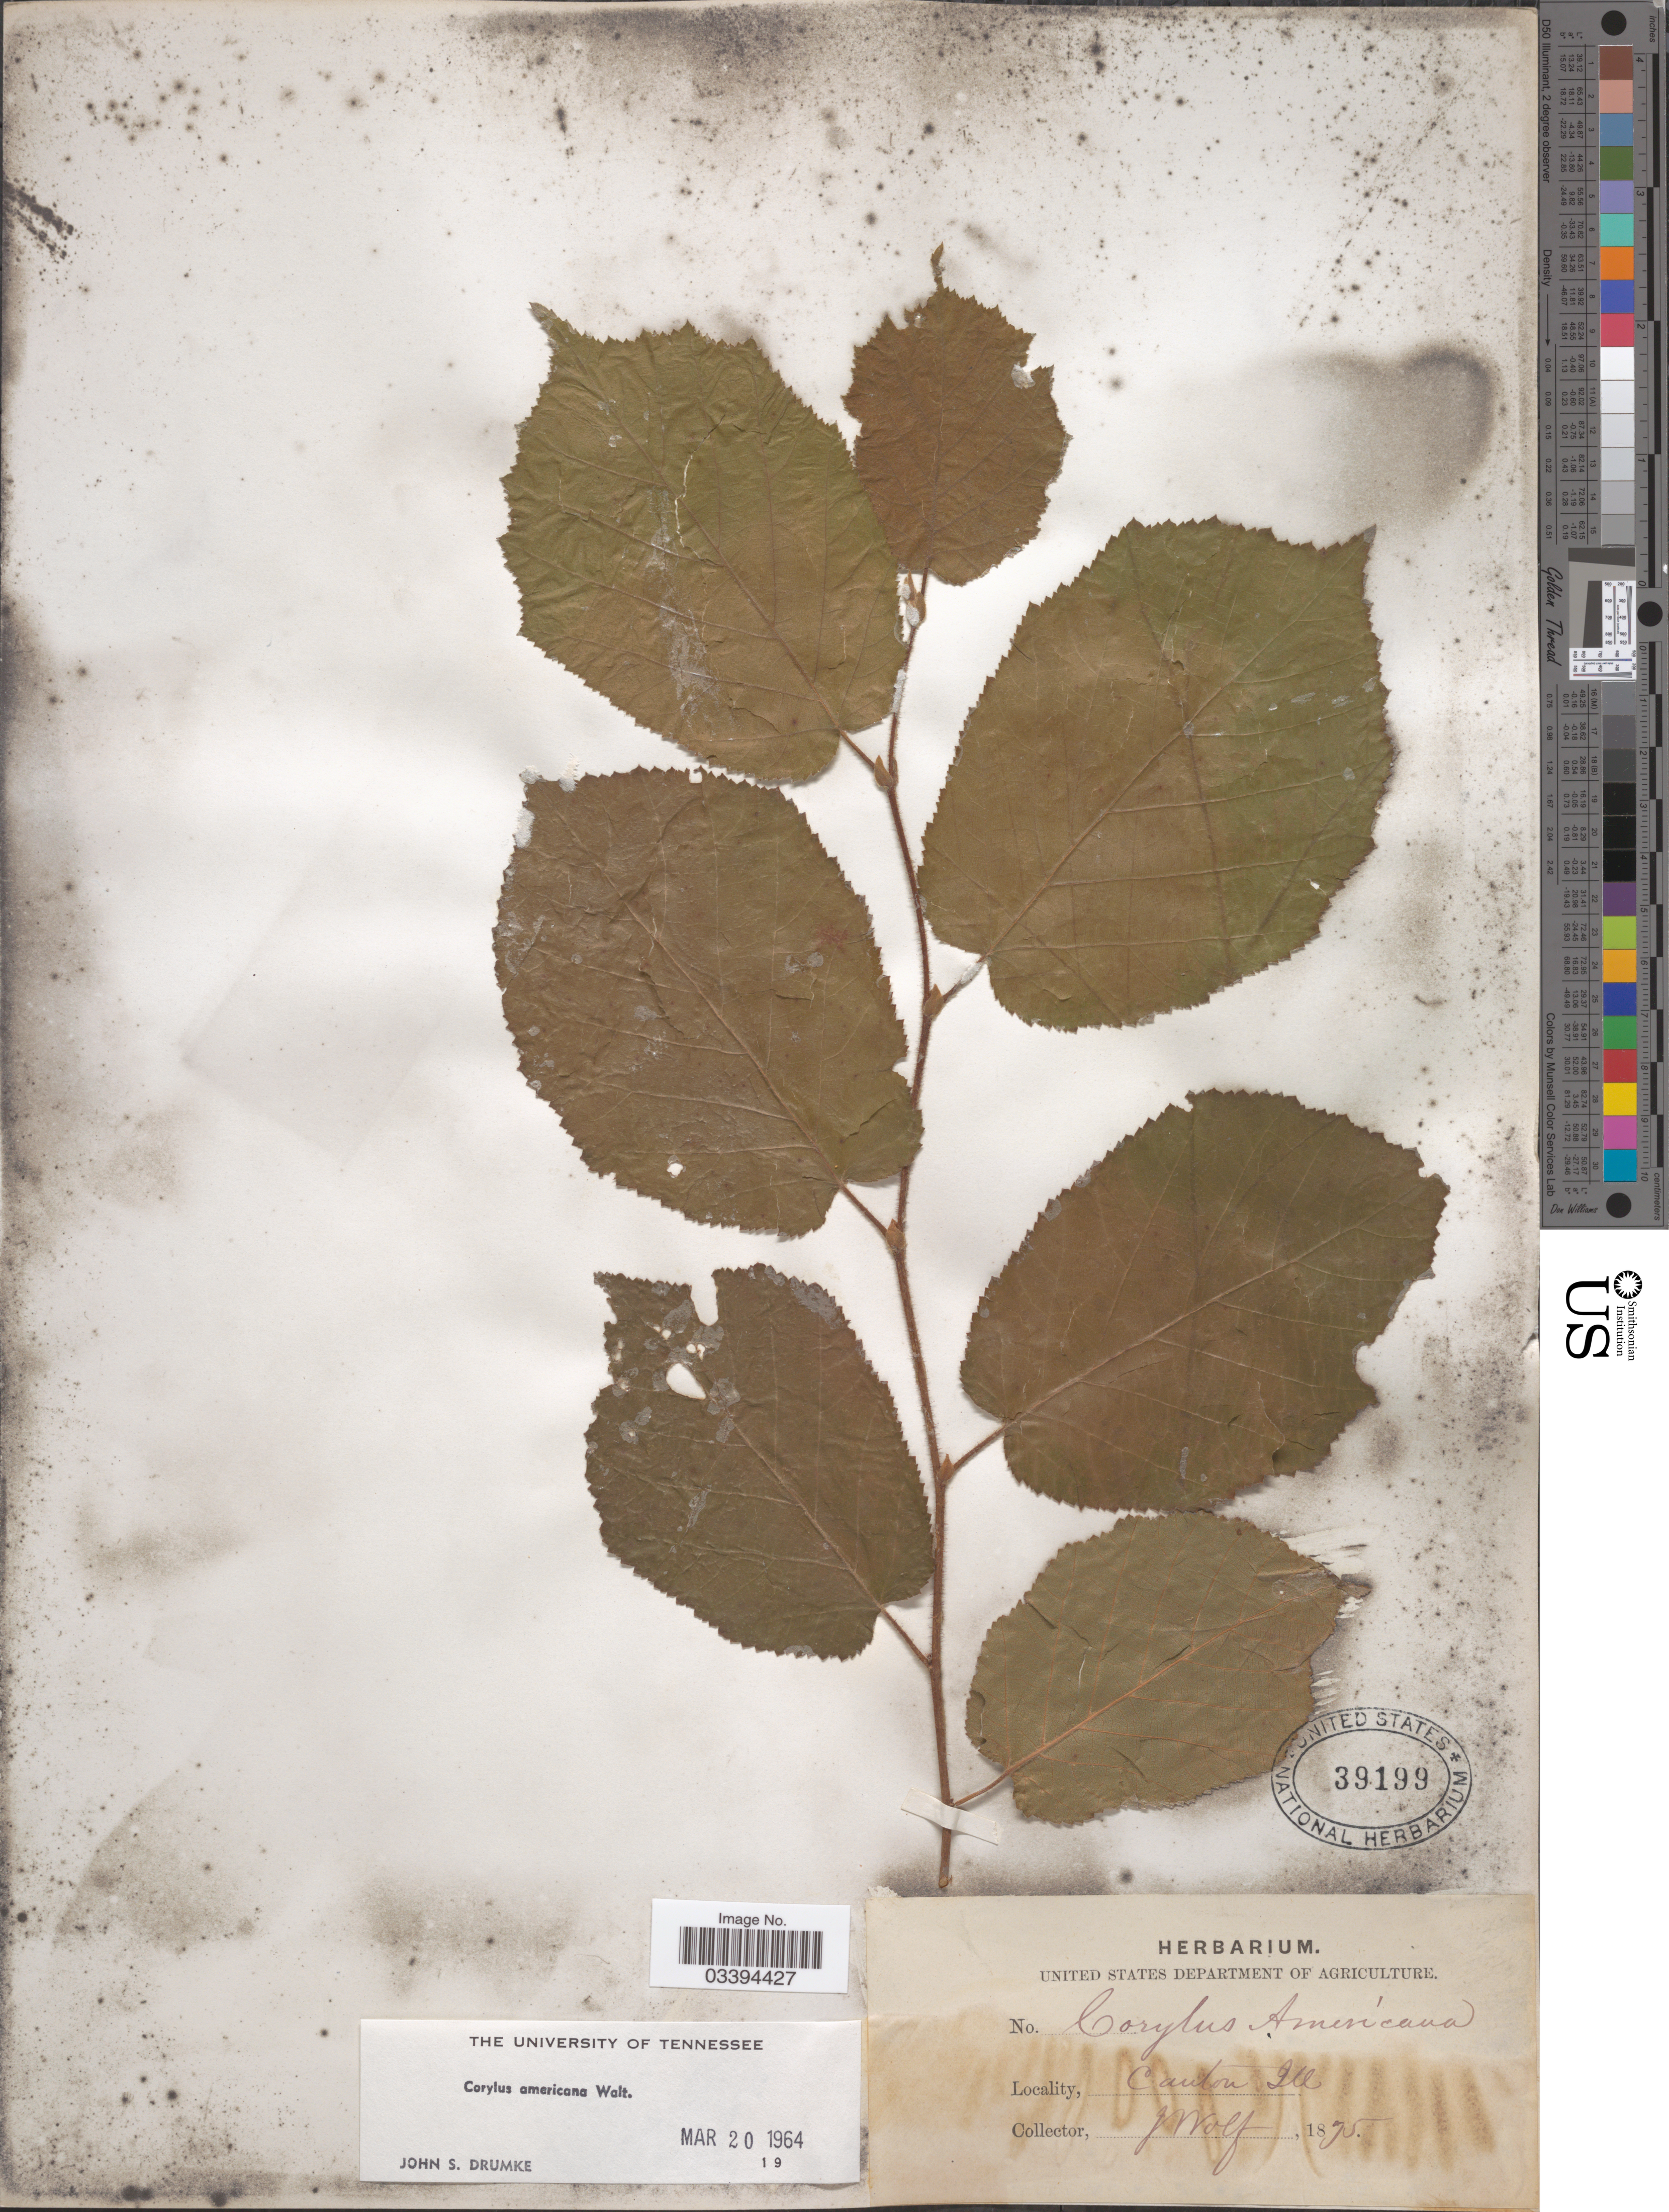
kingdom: Plantae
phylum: Tracheophyta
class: Magnoliopsida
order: Fagales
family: Betulaceae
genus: Corylus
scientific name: Corylus americana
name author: Walter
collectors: J. Wolf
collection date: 1875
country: United States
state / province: Illinois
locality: Canton.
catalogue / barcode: US 39199